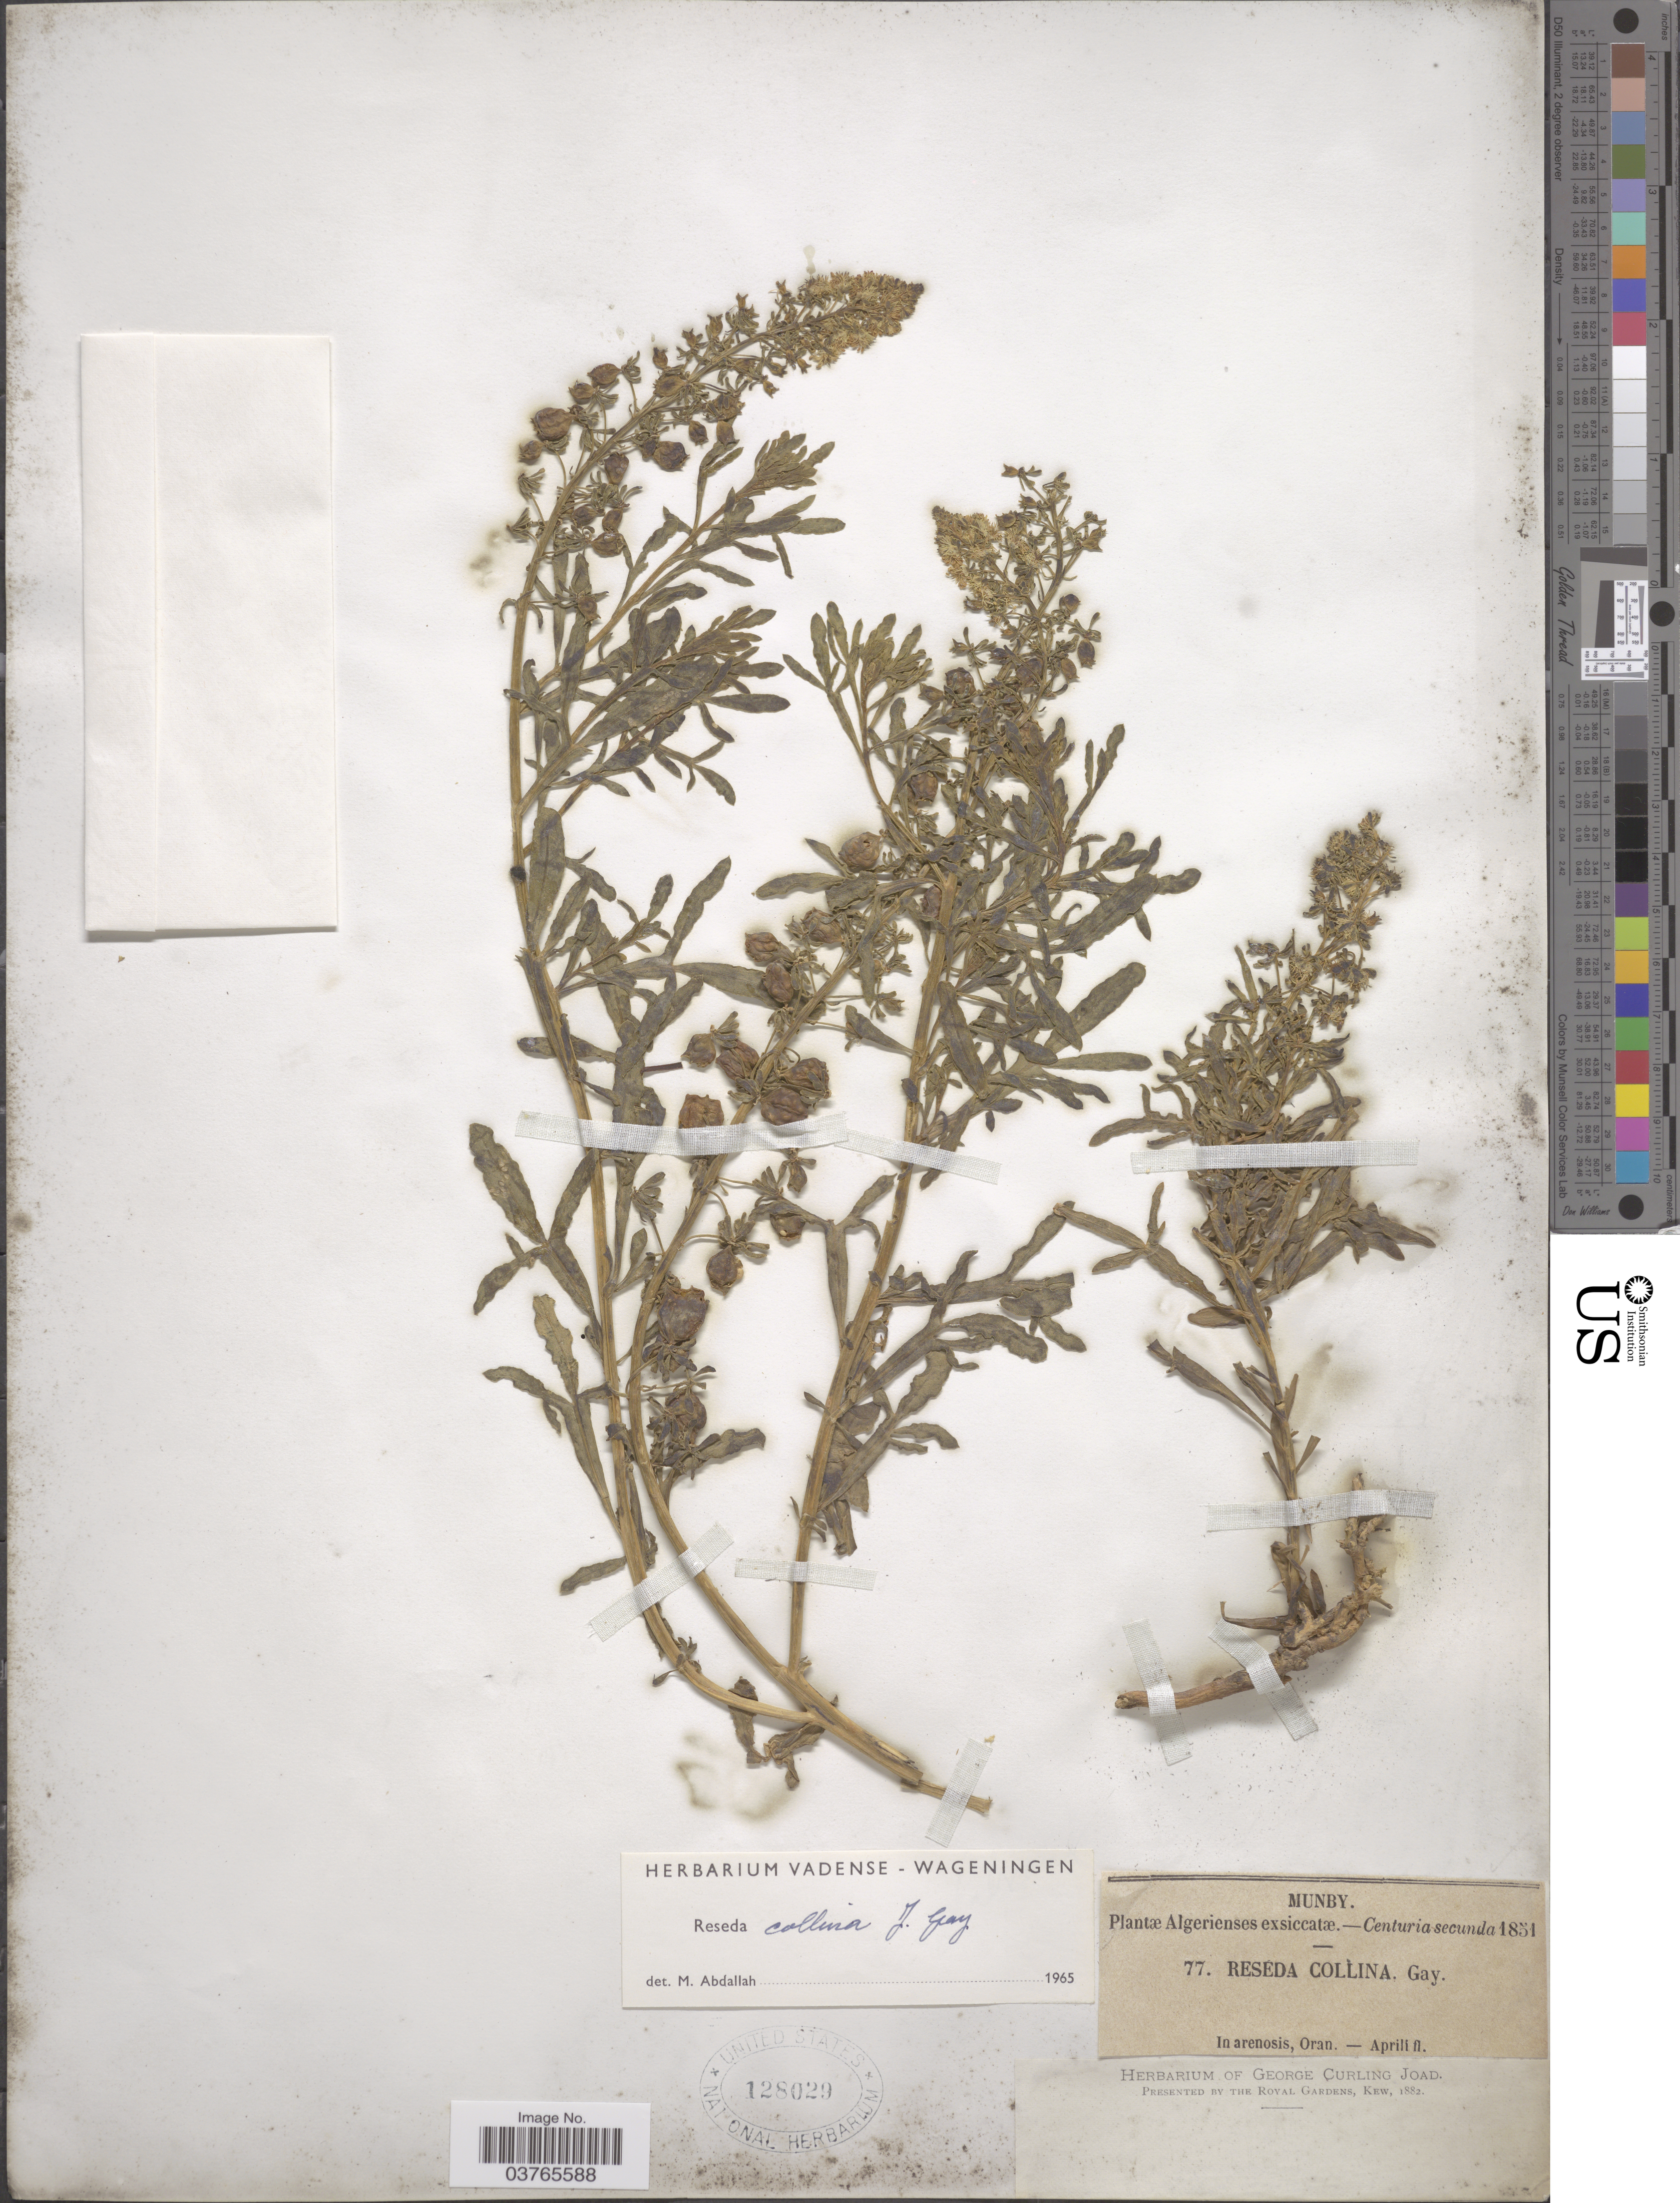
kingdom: Plantae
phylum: Tracheophyta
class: Magnoliopsida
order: Brassicales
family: Resedaceae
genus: Reseda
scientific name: Reseda collina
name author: Müll. Arg.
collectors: Munby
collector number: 77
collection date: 1851-04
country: Algeria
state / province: Oran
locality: In arenosis.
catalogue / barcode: US 128029